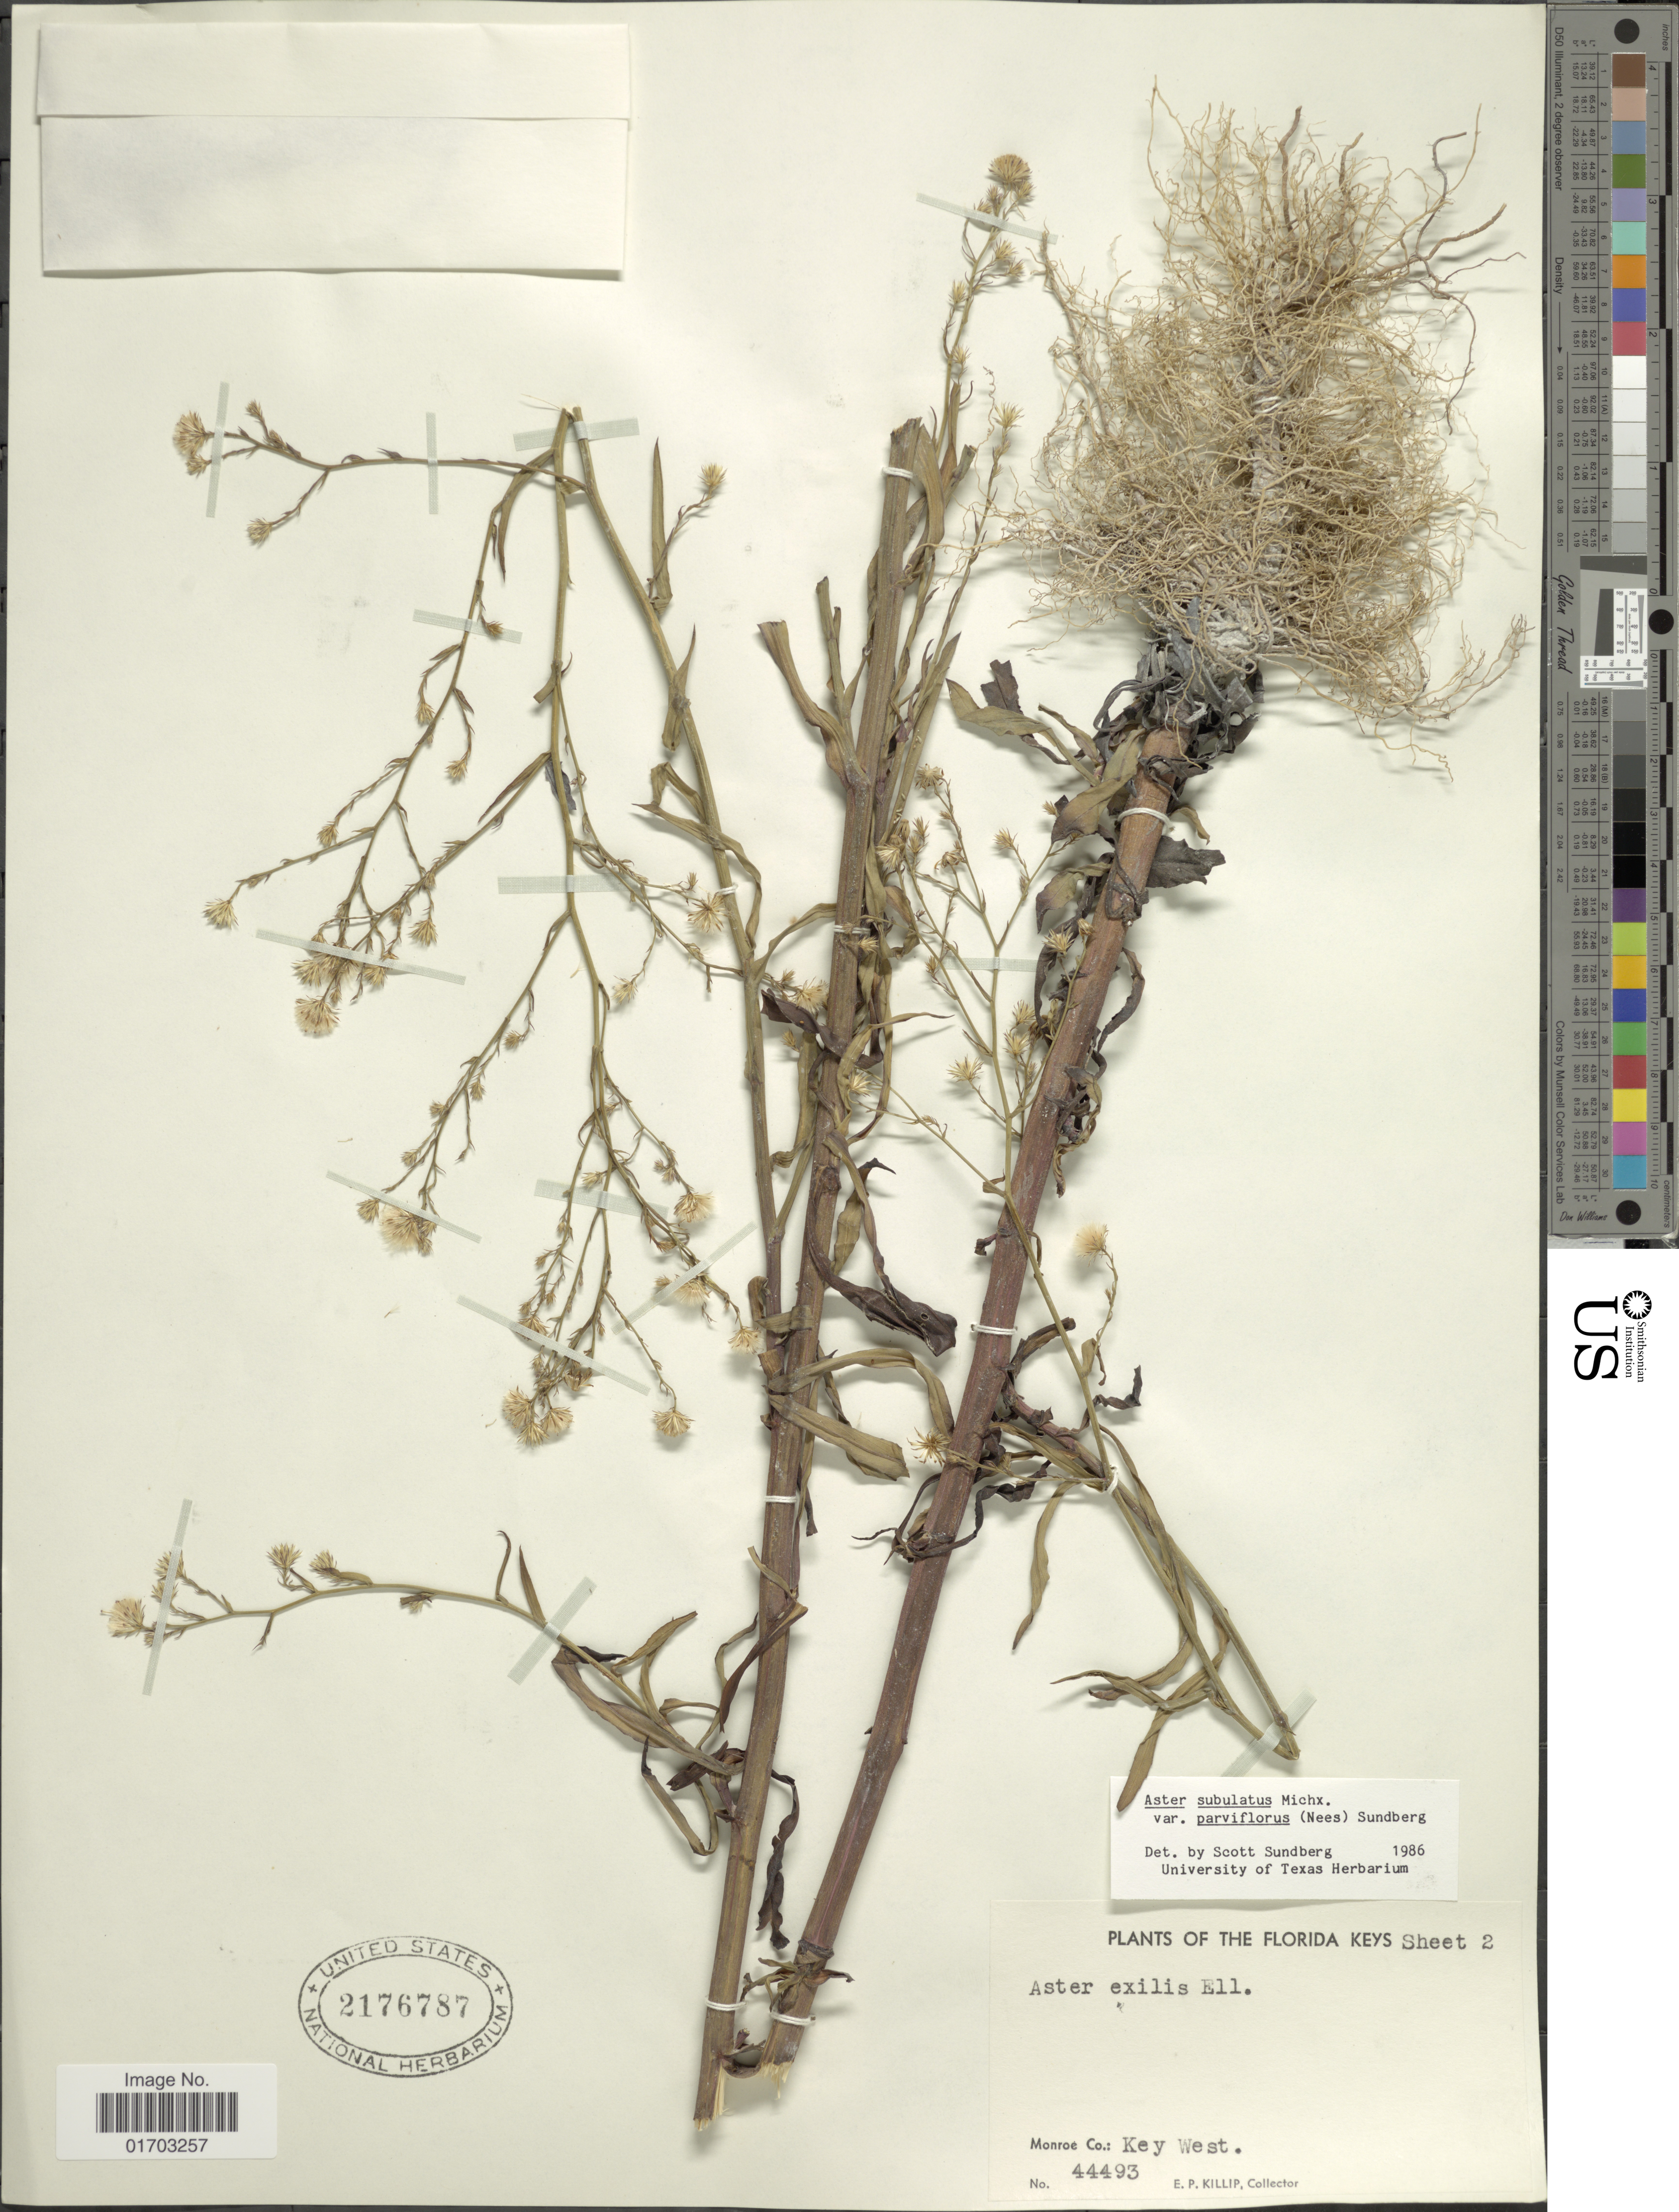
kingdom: Plantae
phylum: Tracheophyta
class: Magnoliopsida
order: Asterales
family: Asteraceae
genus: Symphyotrichum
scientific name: Symphyotrichum subulatum var. parviflorum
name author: (Nees) S.D. Sundb.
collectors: E. P. Killip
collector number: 44493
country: United States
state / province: Florida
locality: Florida Keys, Monroe Co.: Key West.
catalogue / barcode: US 2176787